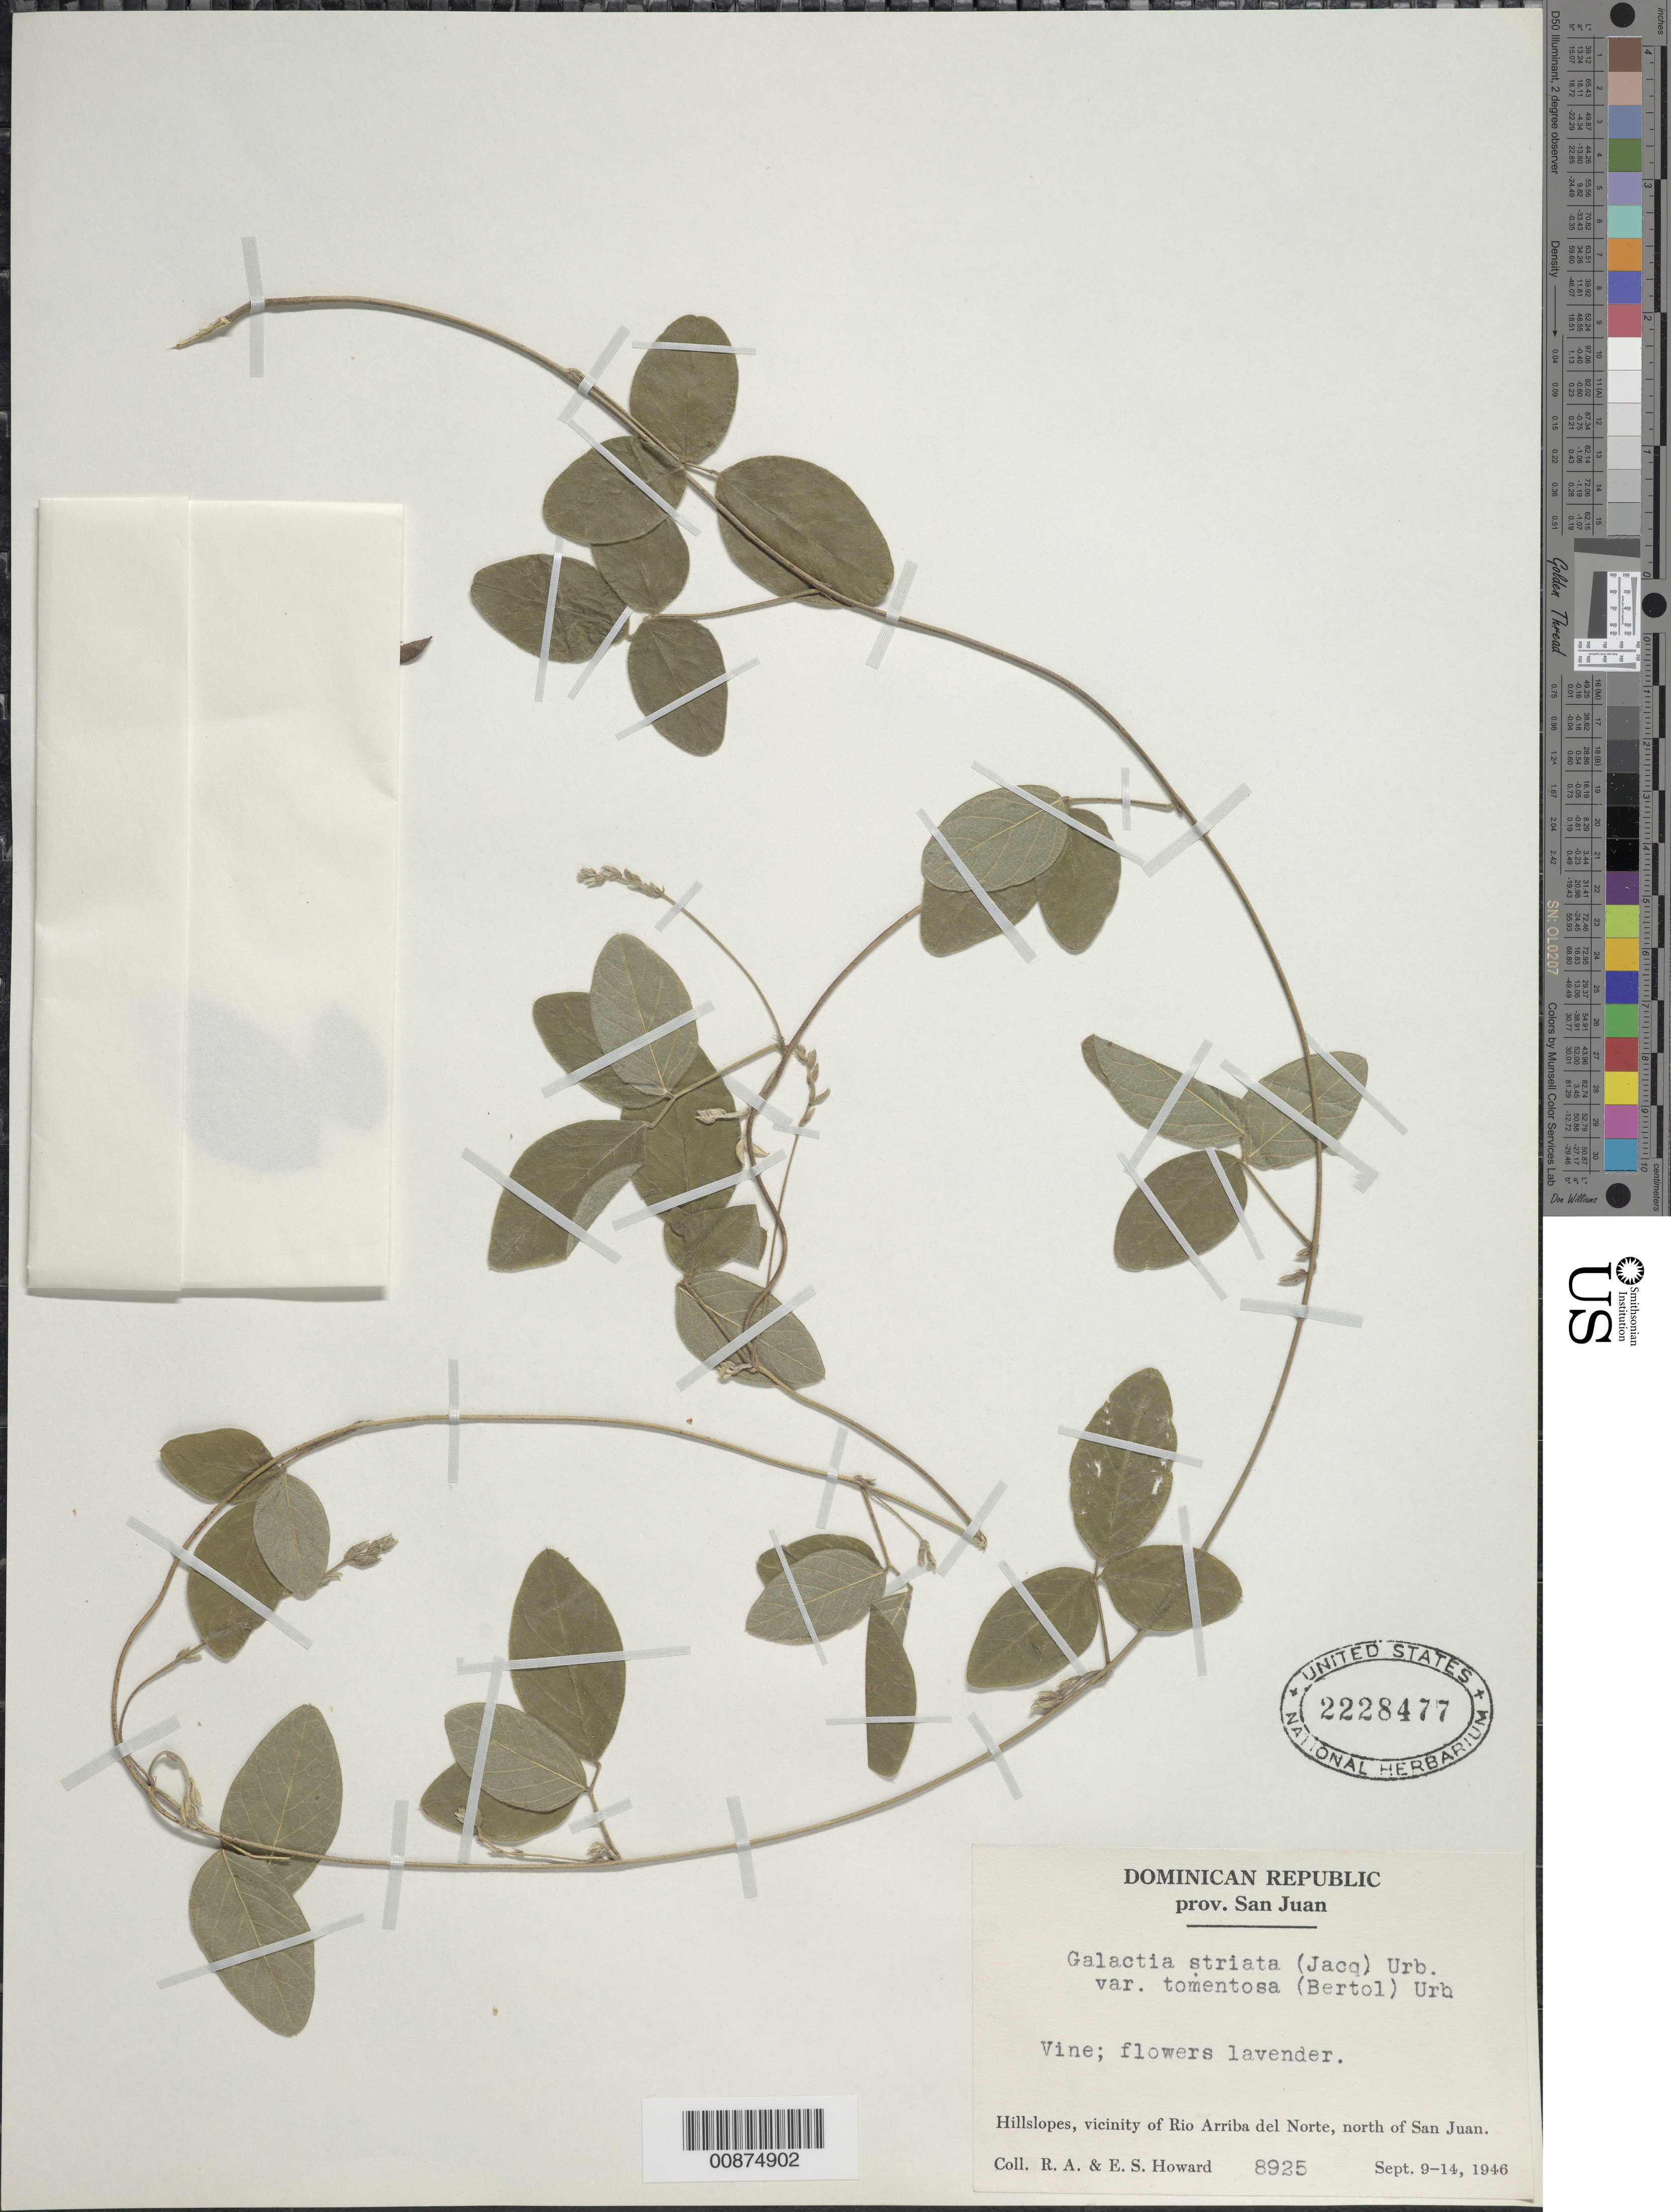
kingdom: Plantae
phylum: Tracheophyta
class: Magnoliopsida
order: Fabales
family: Fabaceae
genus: Galactia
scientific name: Galactia striata var. tomentosa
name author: (Bertol.) Urb.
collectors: R. A. Howard & E. S. Howard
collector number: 8925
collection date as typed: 09 Sep 1946 to 14 Sep 1946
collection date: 1946-09-09/1946-09-14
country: Dominican Republic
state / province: San Juan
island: Hispaniola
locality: Vicinity of Río Arriba del Norte, north of San Juan.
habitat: Hillslopes.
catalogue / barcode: US 2228477